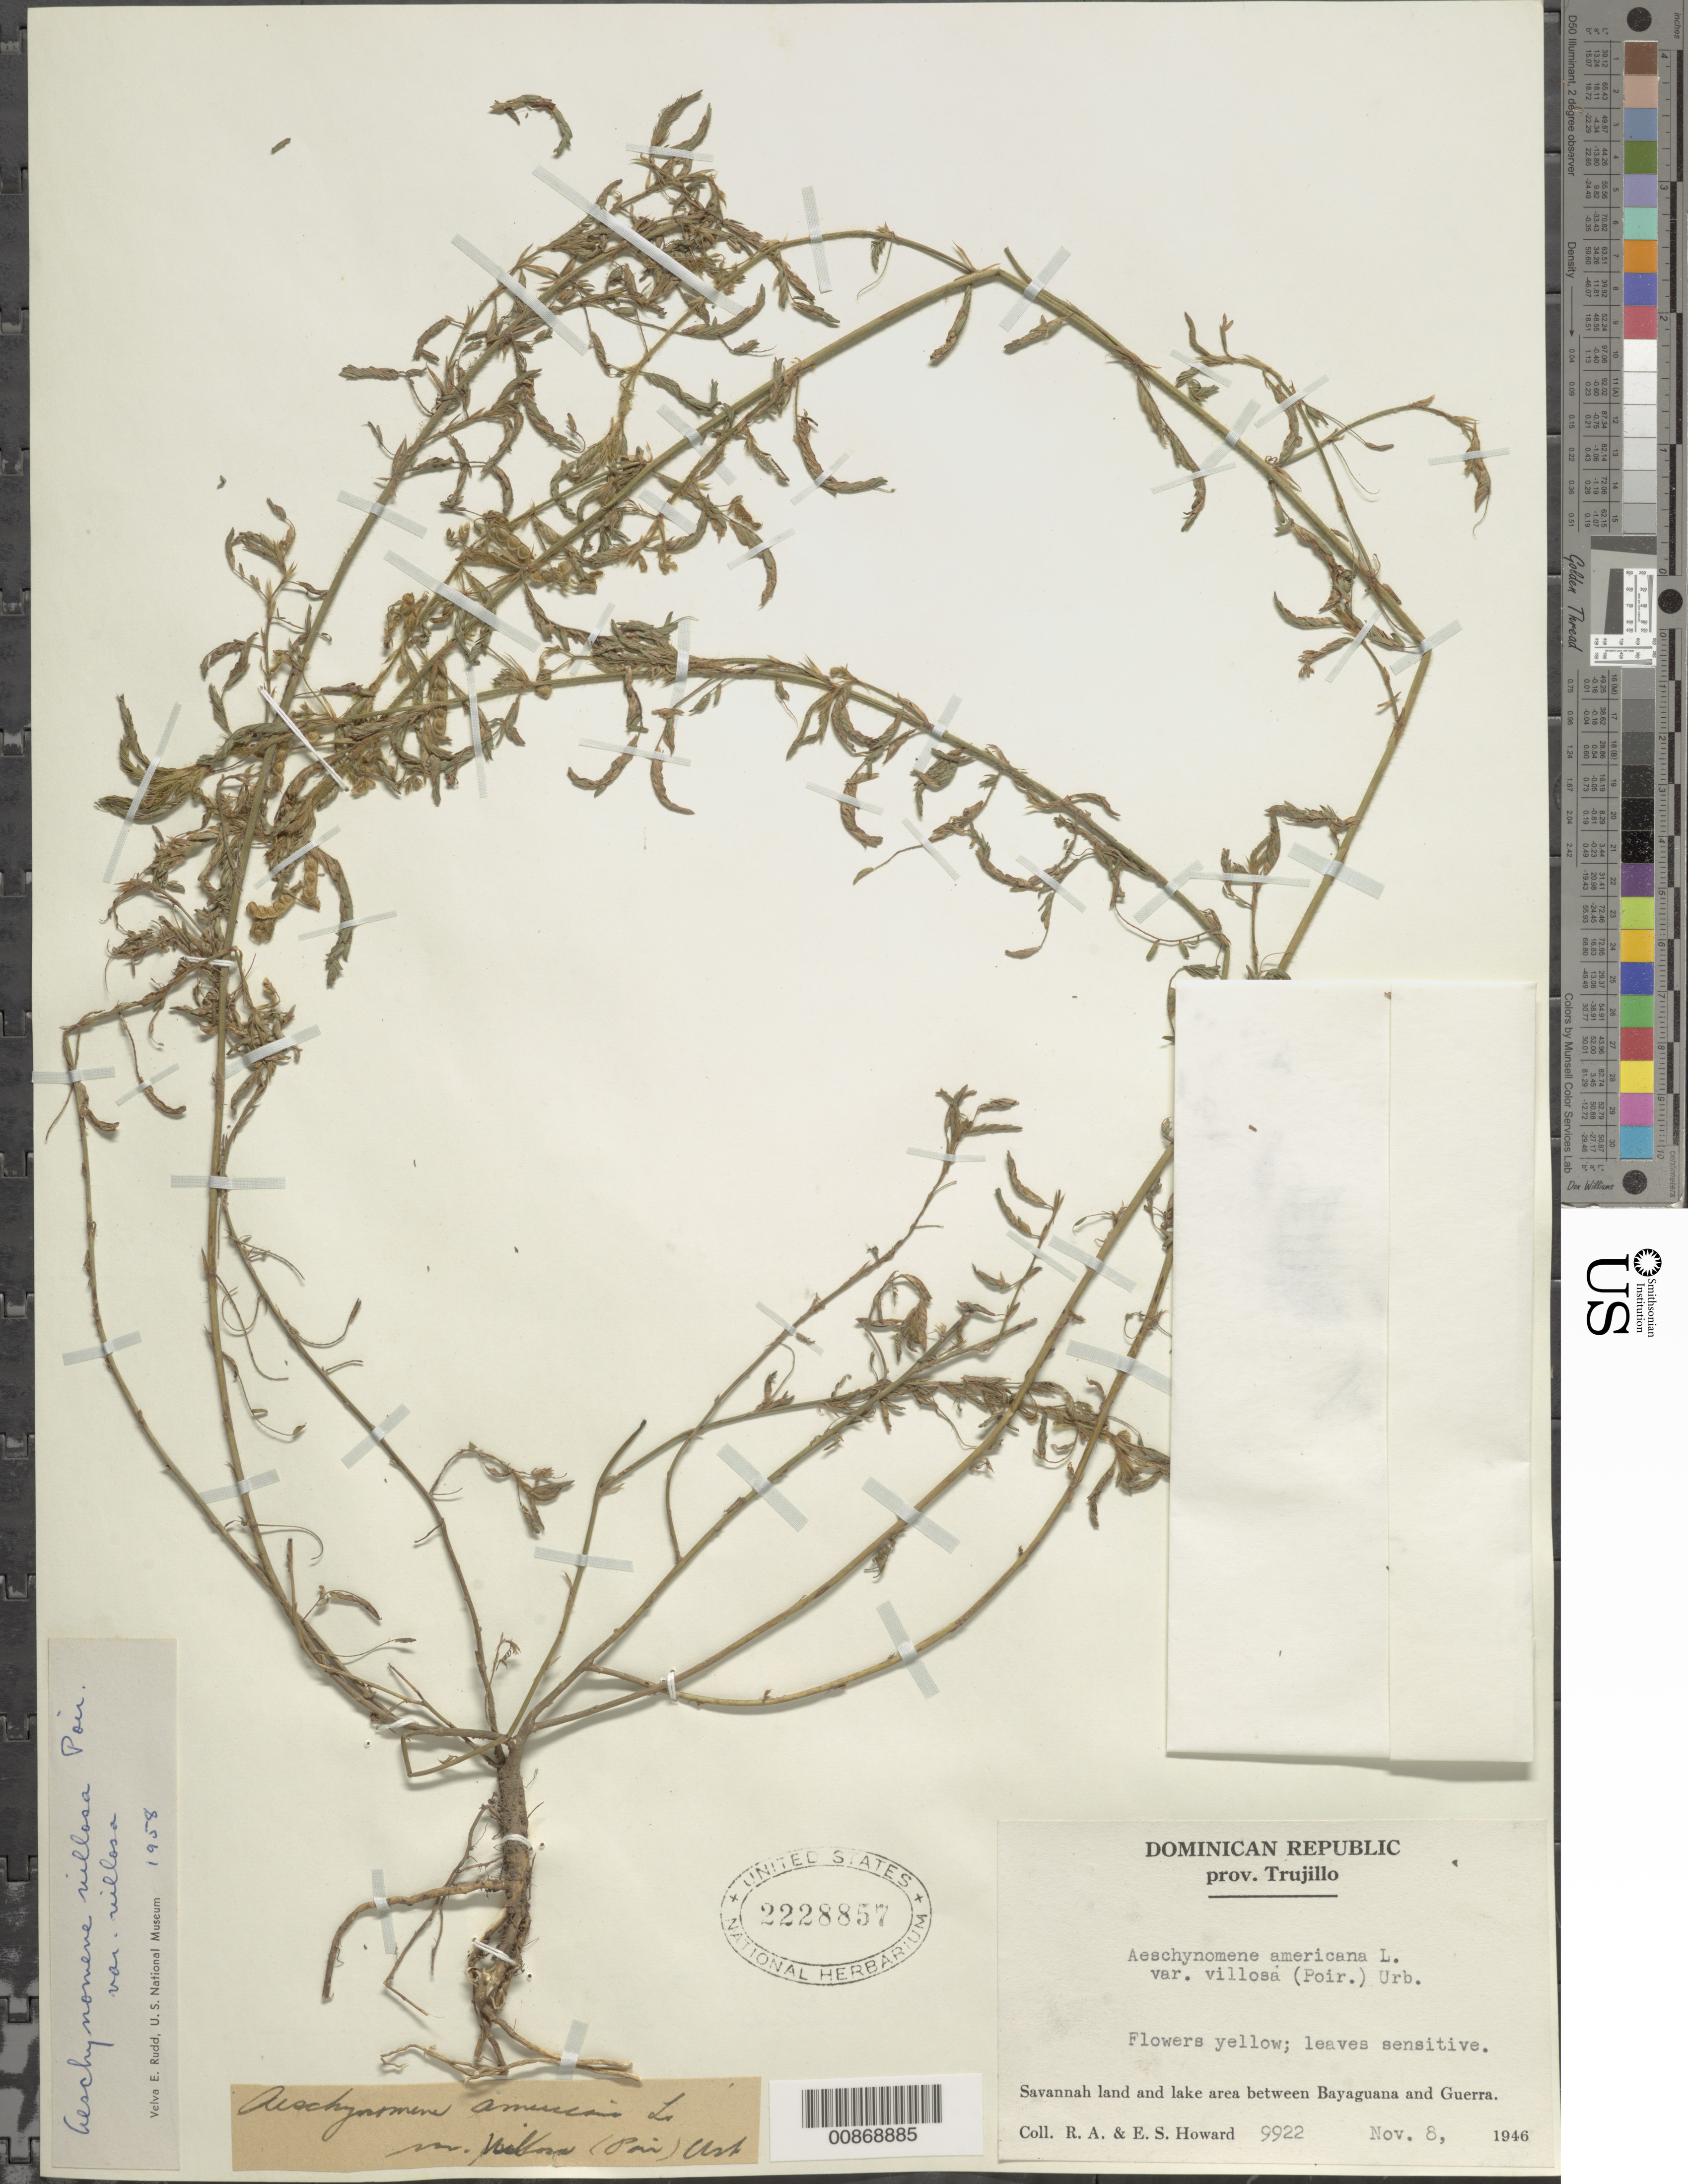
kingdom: Plantae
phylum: Tracheophyta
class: Magnoliopsida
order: Fabales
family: Fabaceae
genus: Aeschynomene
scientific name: Aeschynomene villosa var. villosa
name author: Poir.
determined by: Rudd, V. E.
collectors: R. A. Howard & E. S. Howard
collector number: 9922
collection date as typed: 08 Nov 1946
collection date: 1946-11-08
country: Dominican Republic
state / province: San Cristobal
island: Hispaniola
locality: Between Bayaguana and Guerra. Prov. Trujillo (obsolete).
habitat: Savannah land and lake area.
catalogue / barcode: US 2228857